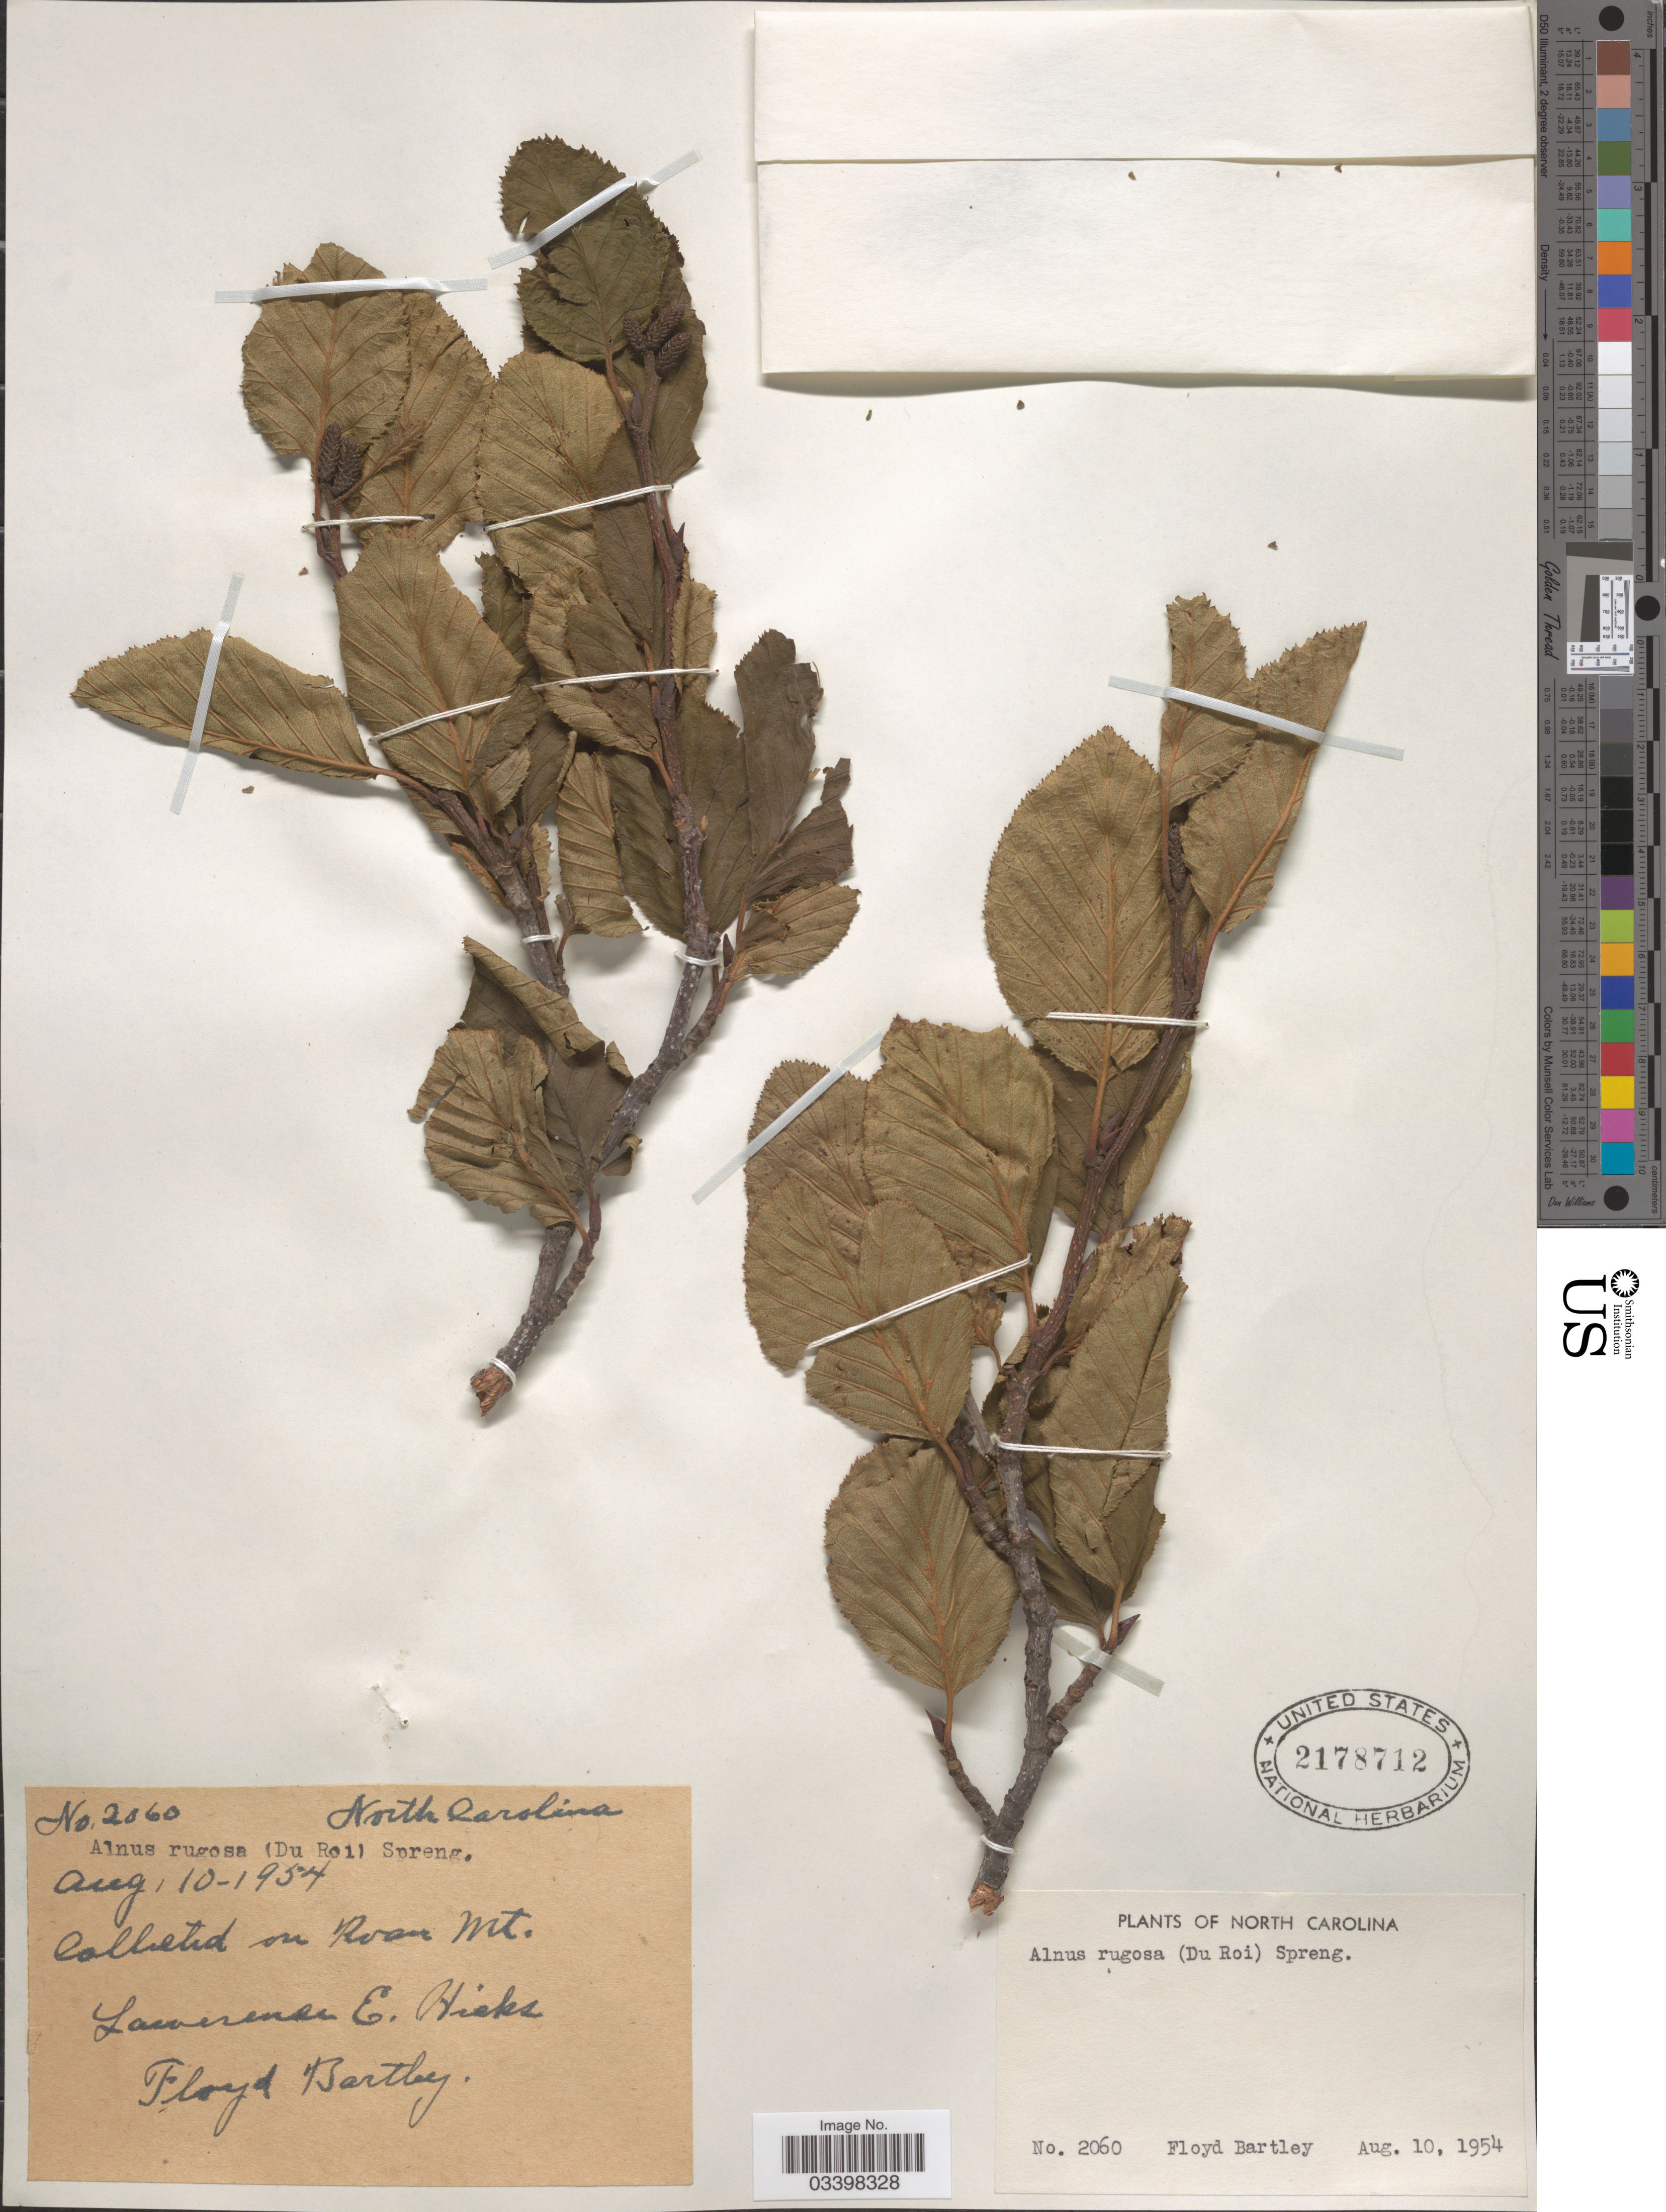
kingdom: Plantae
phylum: Tracheophyta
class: Magnoliopsida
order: Fagales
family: Betulaceae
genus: Alnus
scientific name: Alnus serrulata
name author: (Aiton) Willd.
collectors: L. E. Hicks & F. Bartley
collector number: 2060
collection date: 1954-08-10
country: United States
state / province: North Carolina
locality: On Roan Mt.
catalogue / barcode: US 2178712